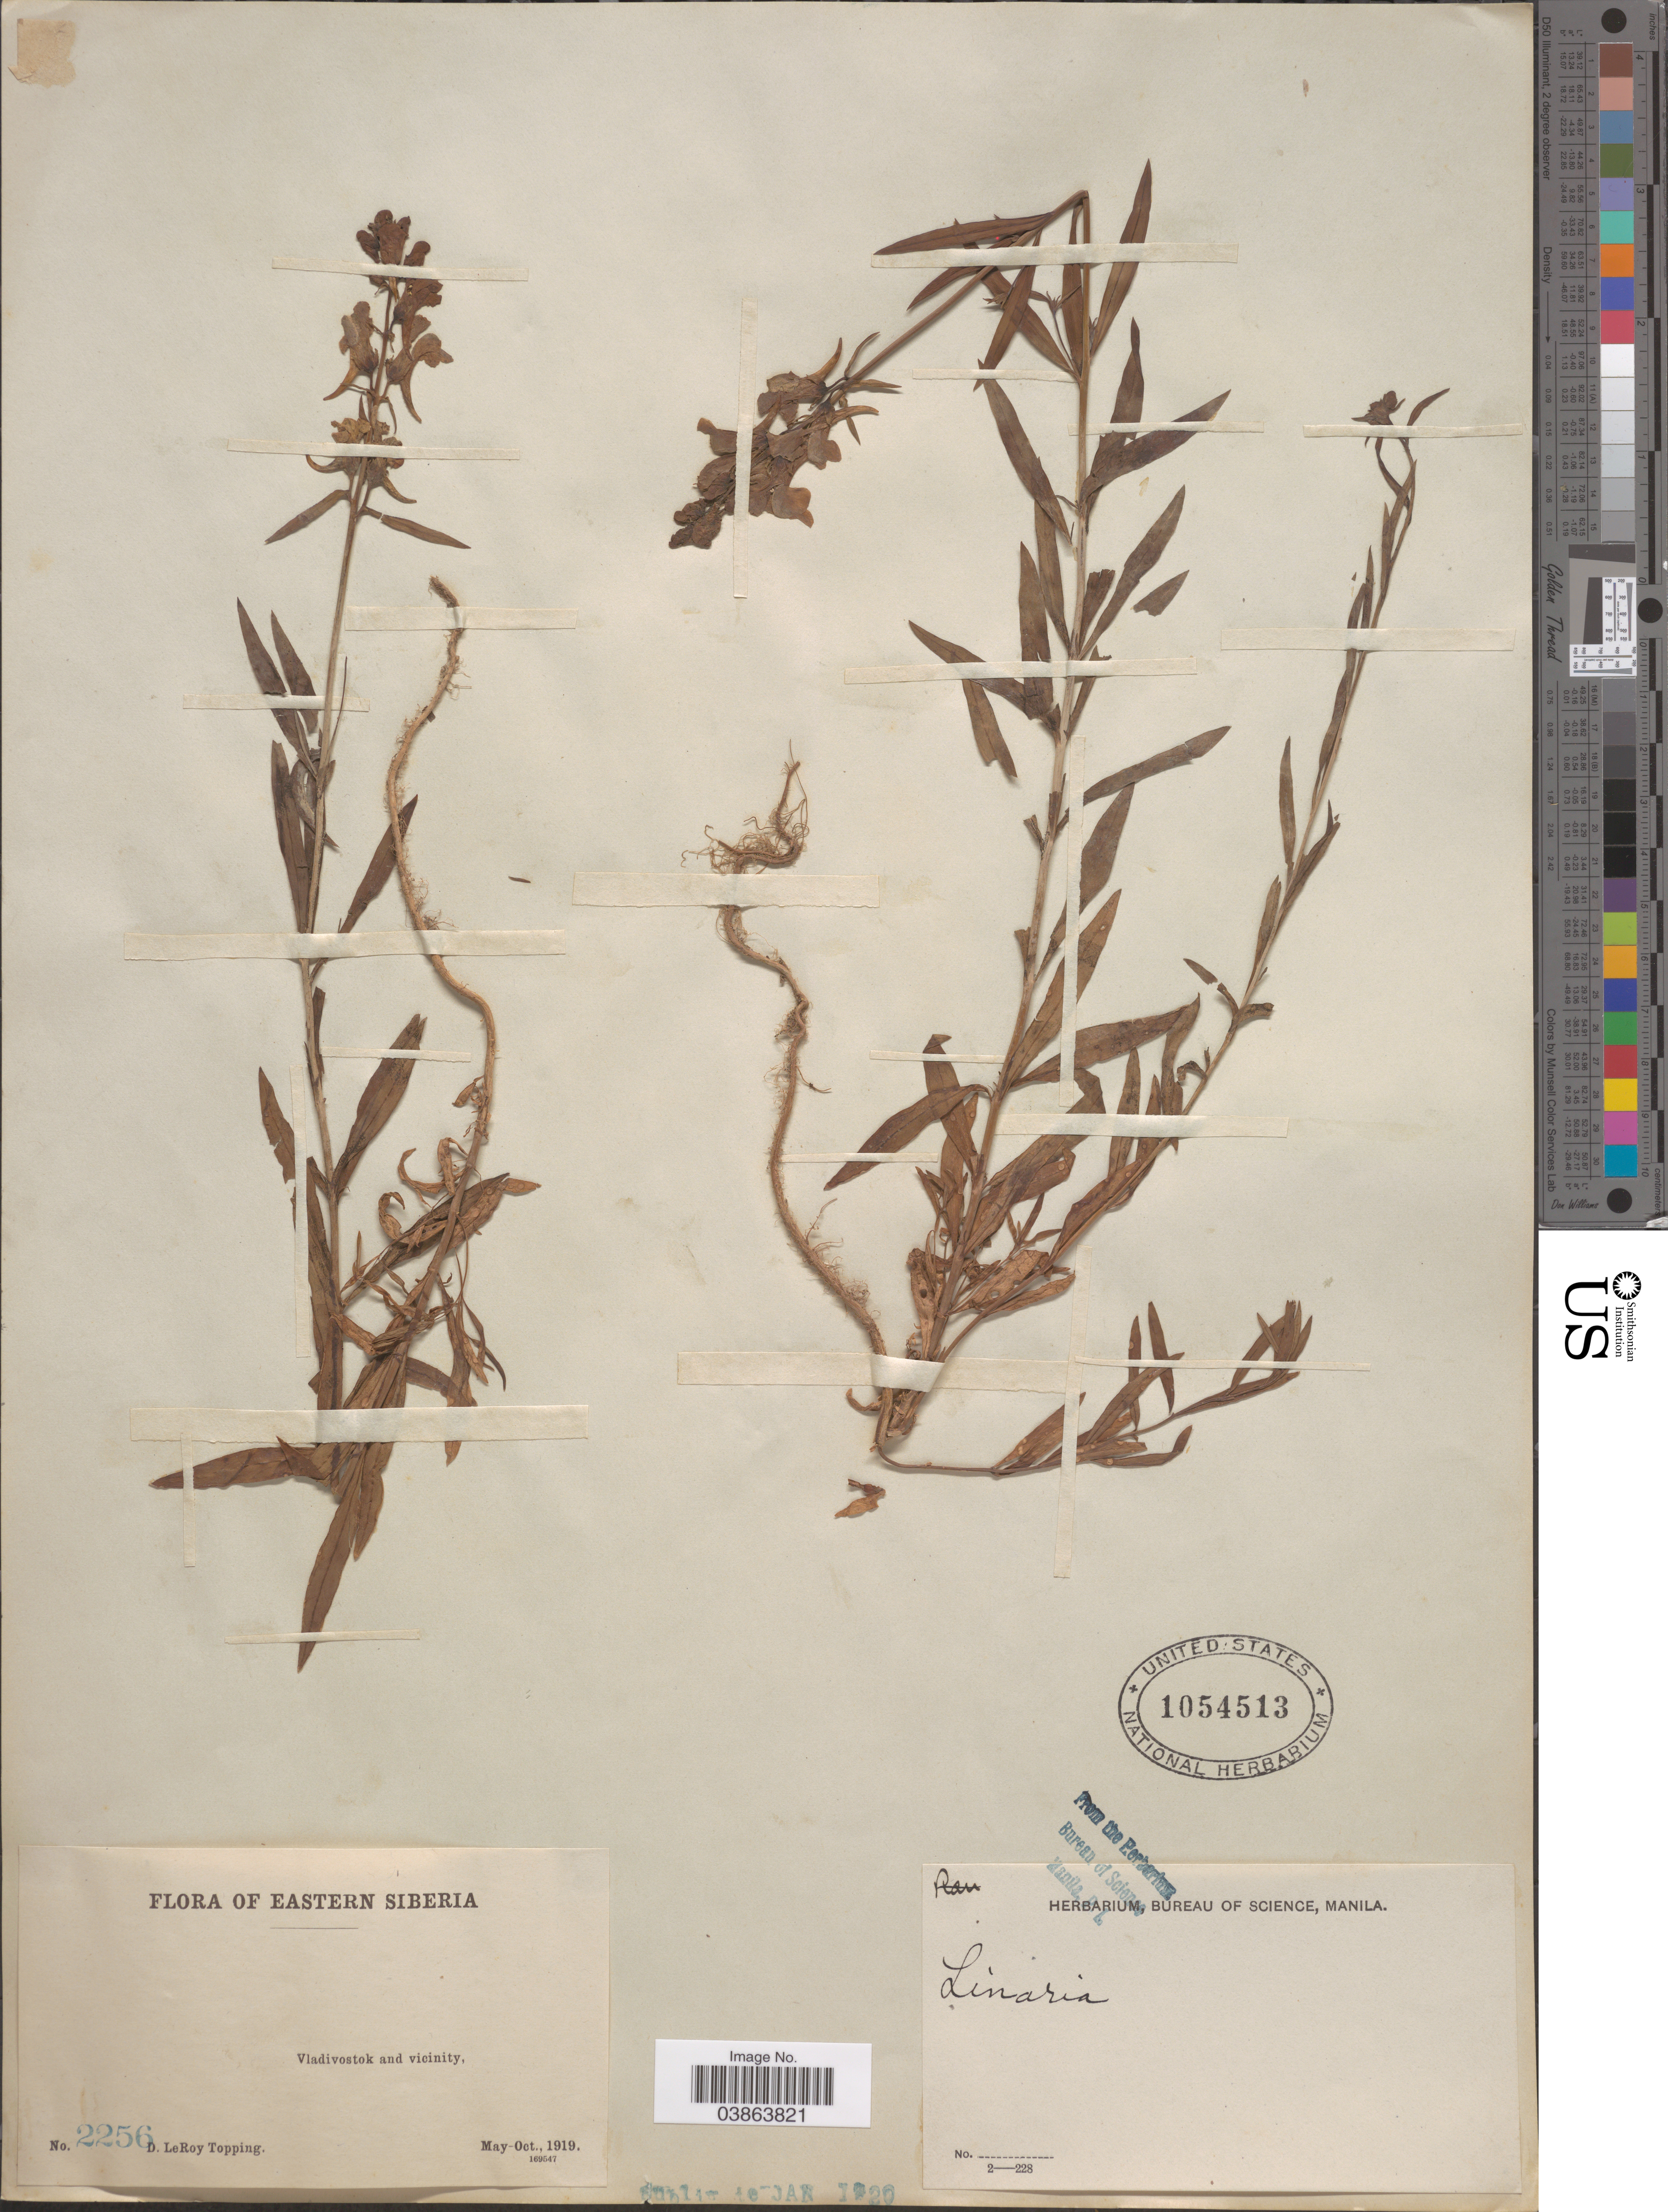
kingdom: Plantae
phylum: Tracheophyta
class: Magnoliopsida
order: Lamiales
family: Plantaginaceae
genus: Linaria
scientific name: Linaria sp.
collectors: D. L. Topping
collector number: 2256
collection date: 1919-05/1919-10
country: Russian Federation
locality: Eastern Siberia. Vladivostok and vicinity.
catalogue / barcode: US 1054513